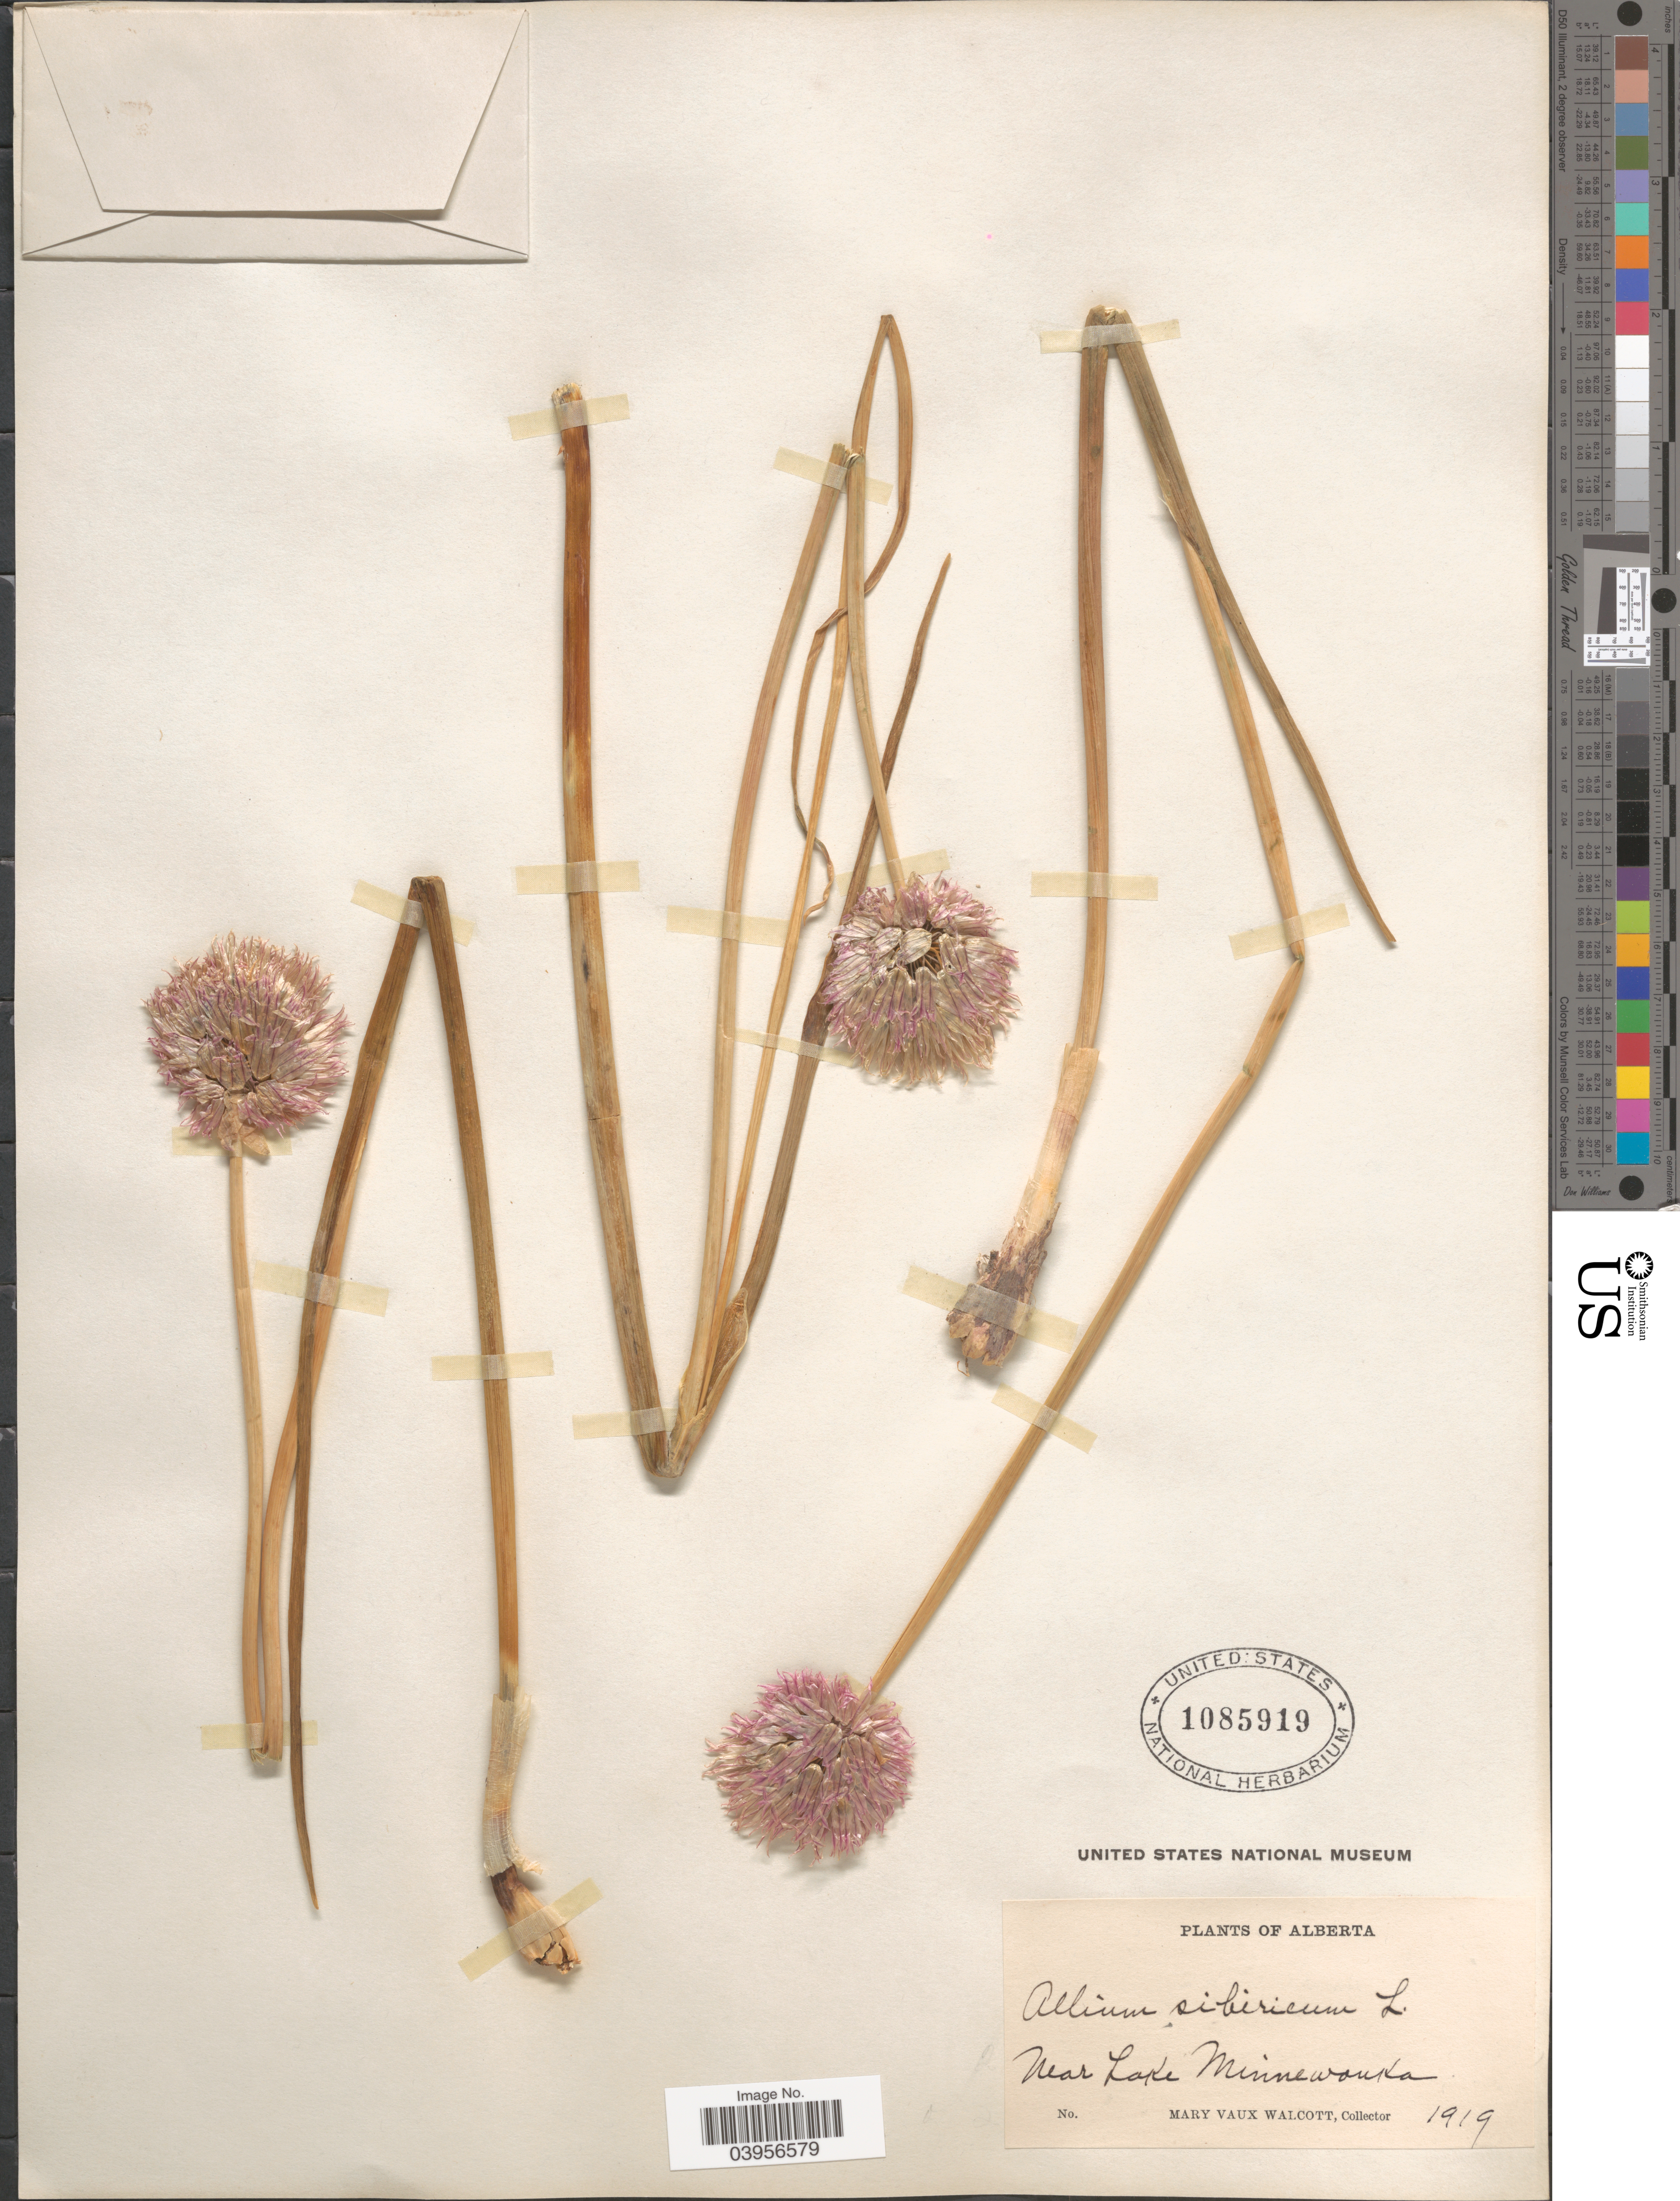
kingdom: Plantae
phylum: Tracheophyta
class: Liliopsida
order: Asparagales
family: Amaryllidaceae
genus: Allium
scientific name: Allium schoenoprasum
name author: L.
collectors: M. Walcott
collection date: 1919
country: Canada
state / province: Alberta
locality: Near Lake Minnewanka.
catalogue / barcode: US 1085919